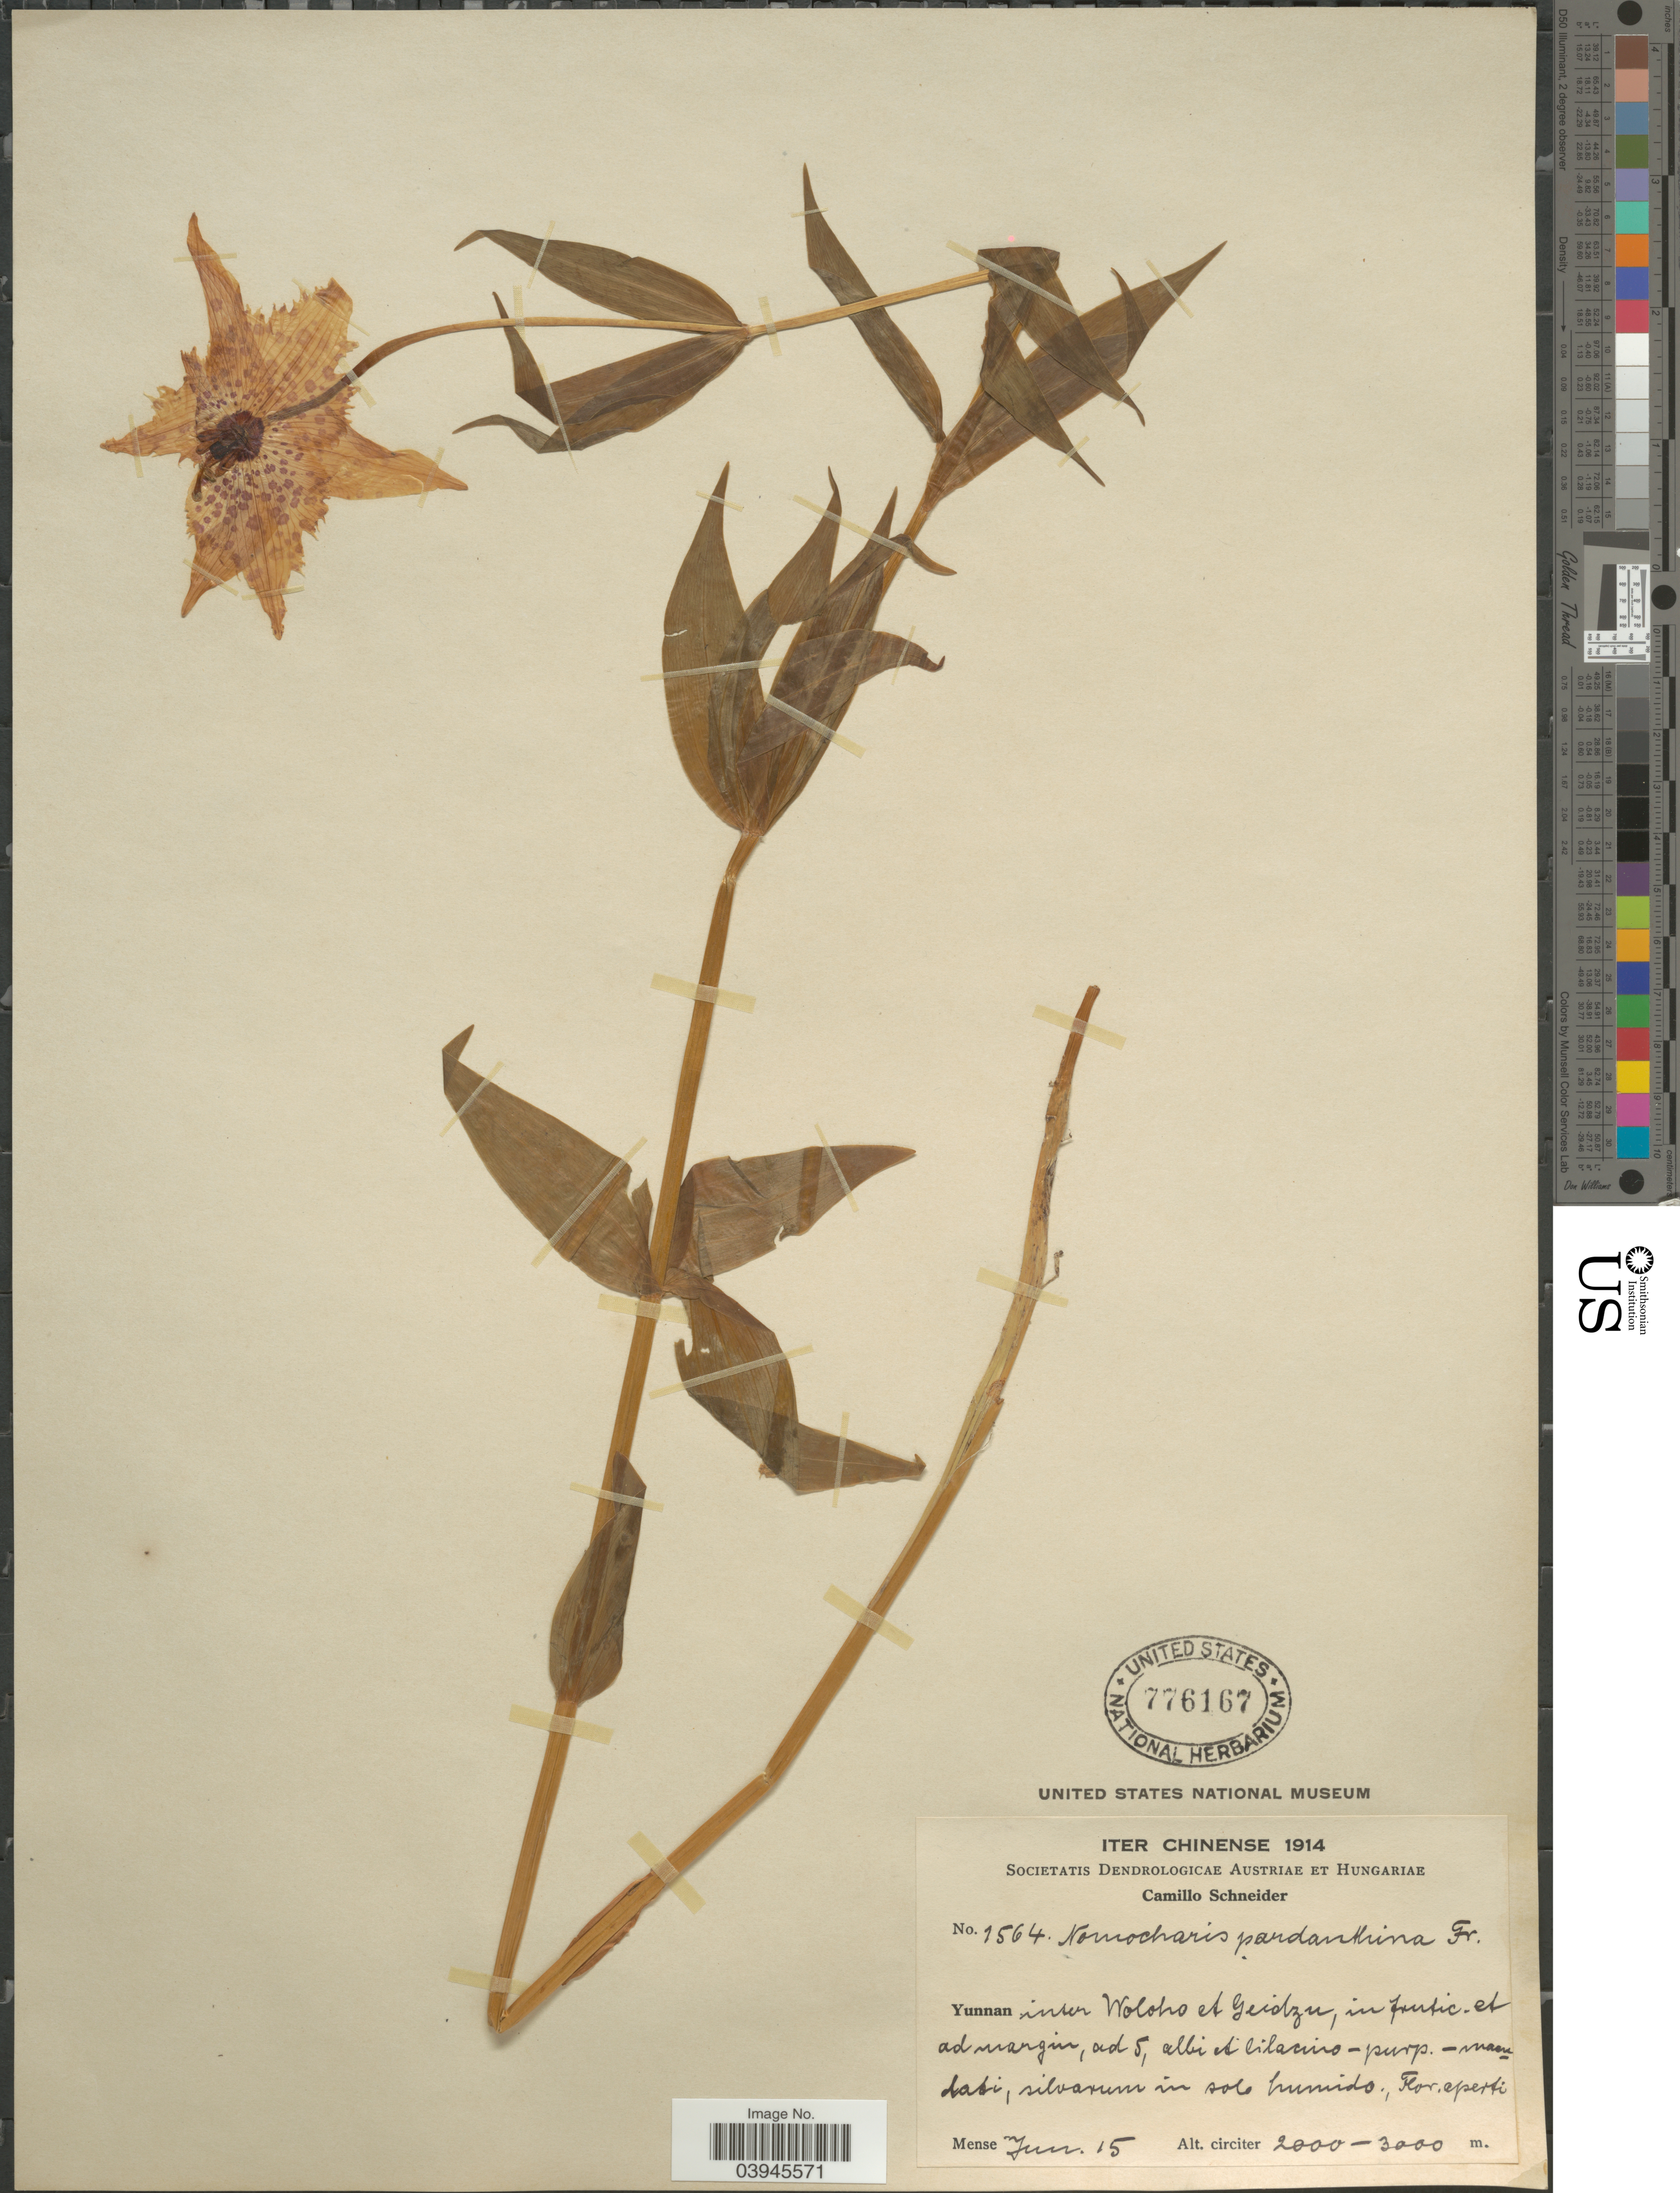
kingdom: Plantae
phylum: Tracheophyta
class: Liliopsida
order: Liliales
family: Liliaceae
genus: Lilium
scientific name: Lilium pardanthinum ined., 9/2021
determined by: Strong, Mark T., (BOT), Smithsonian Institution - National Museum of Natural History (UNITED STATES)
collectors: C. K. Schneider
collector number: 1564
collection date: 1914-06-15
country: China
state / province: Yunnan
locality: Iter Chinense. Inter Woloho et Geidzu.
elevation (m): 2000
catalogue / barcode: US 776167